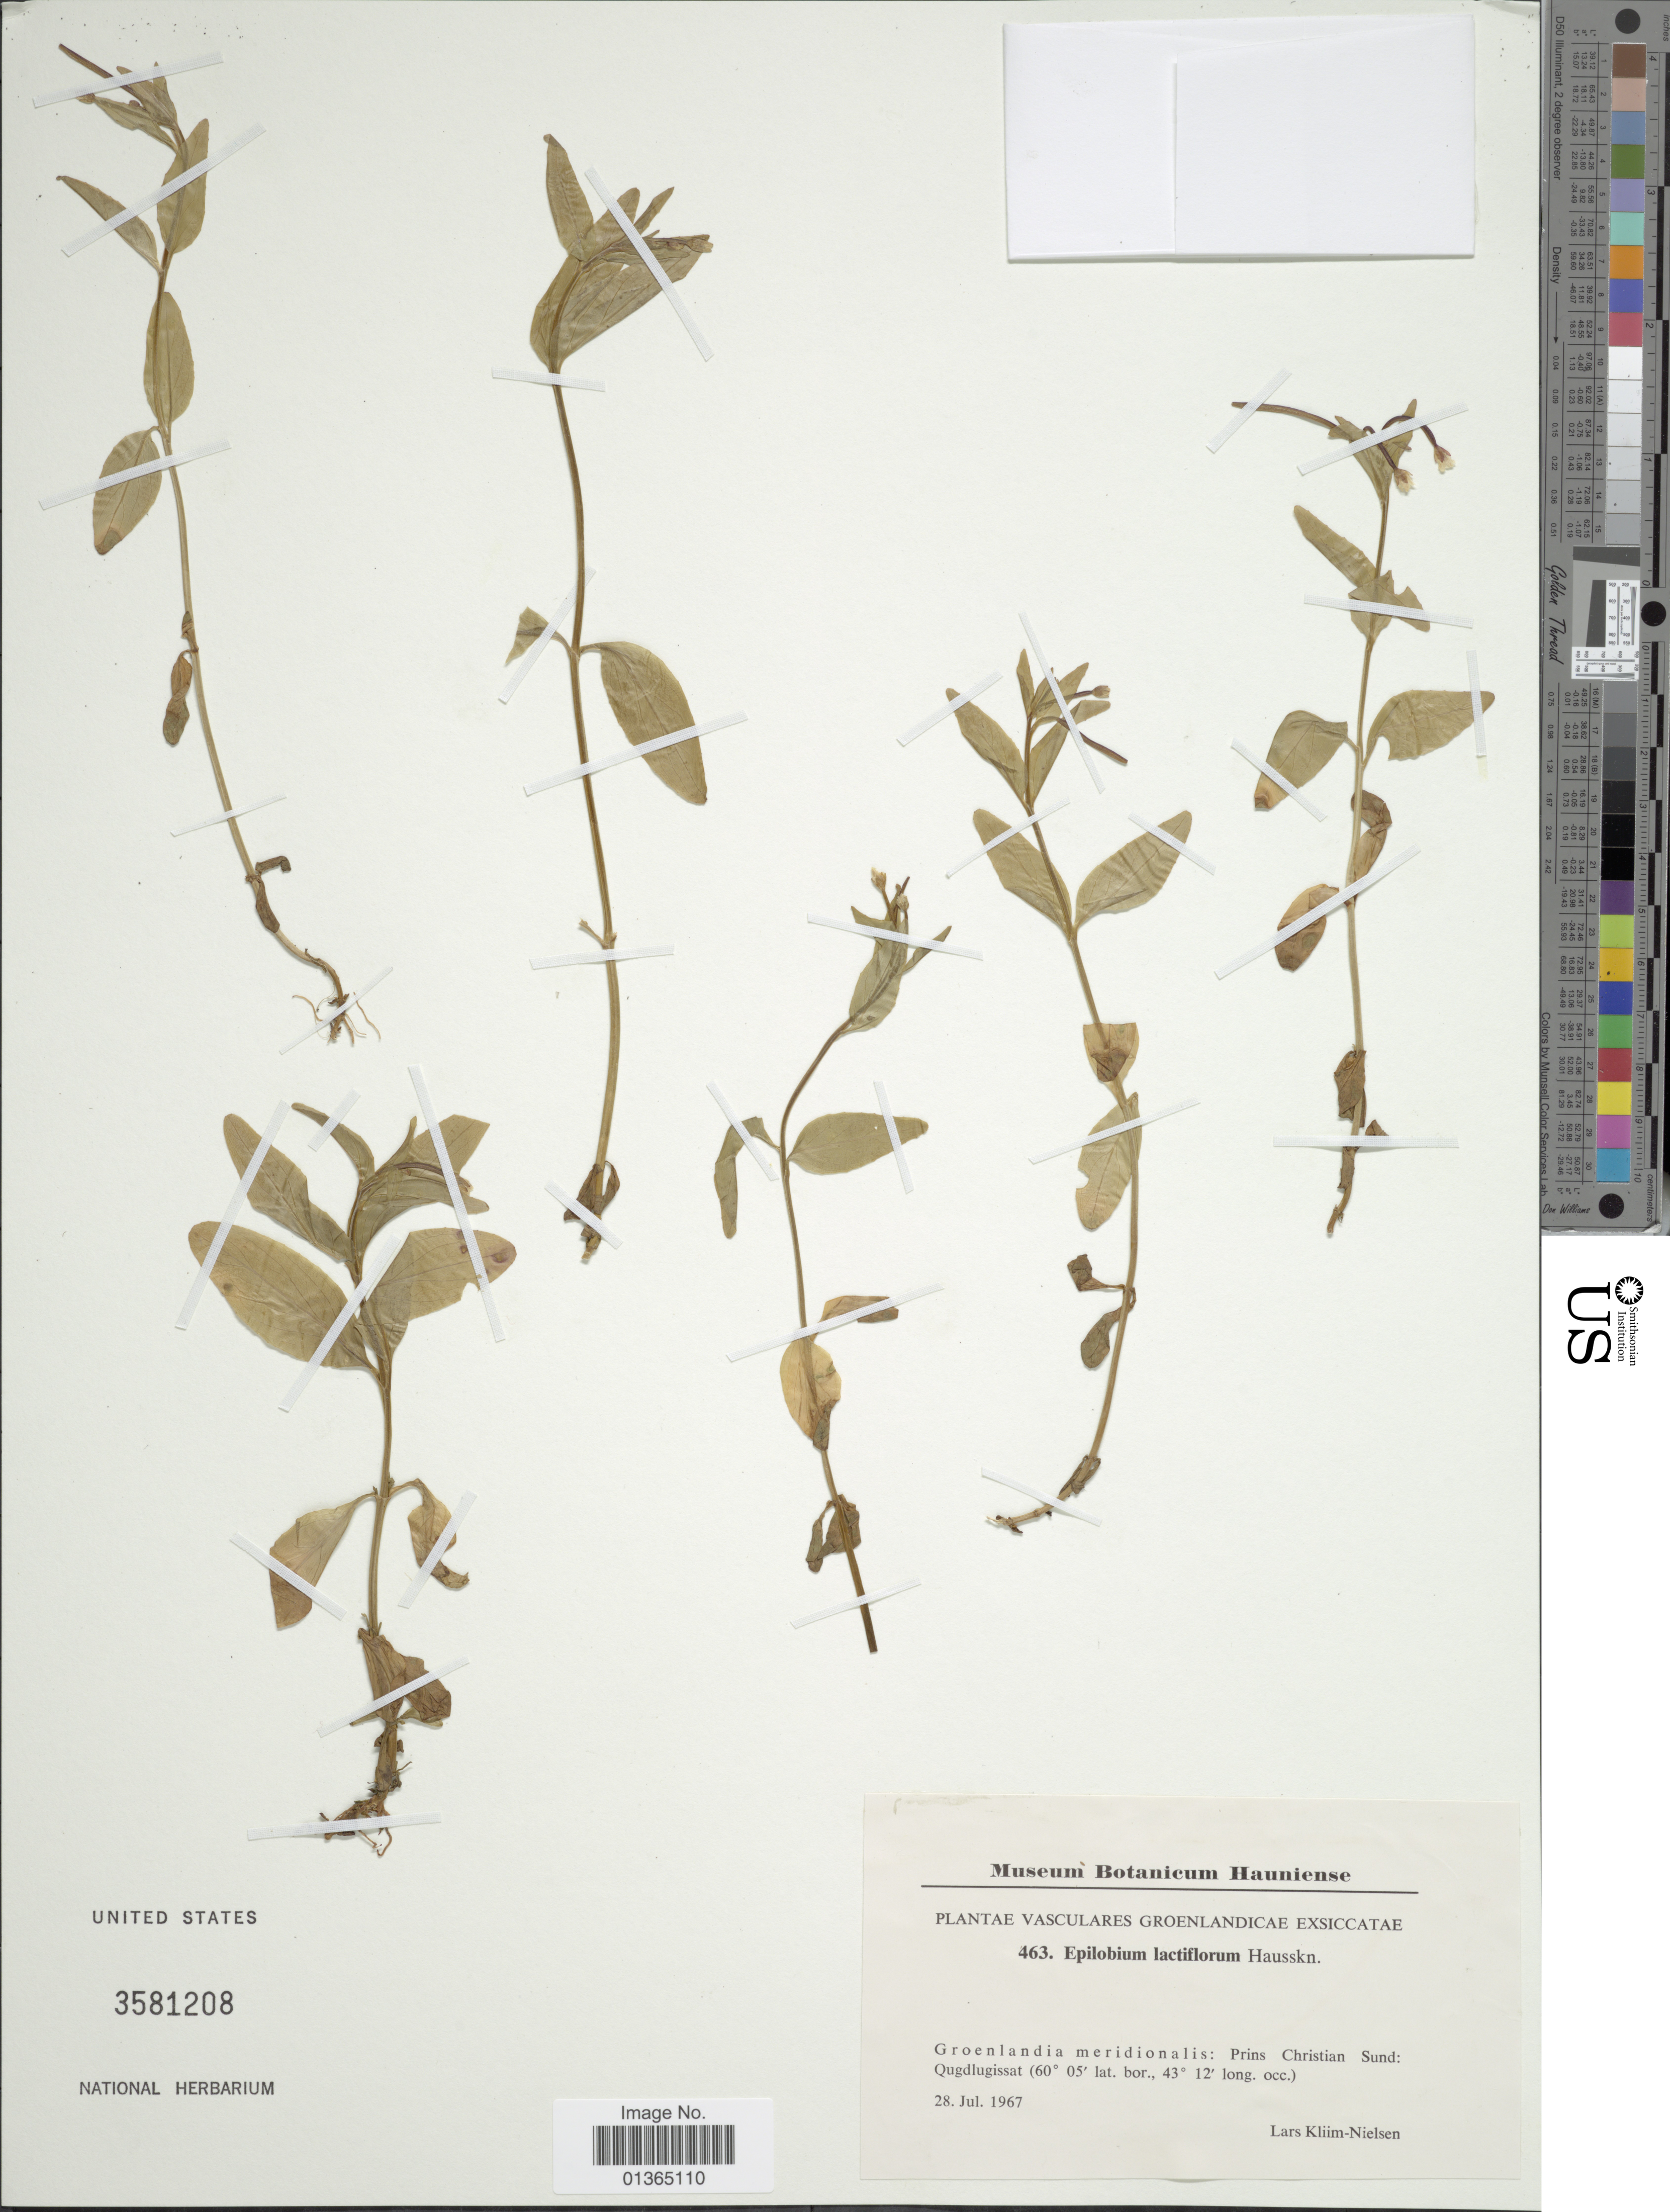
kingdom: Plantae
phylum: Tracheophyta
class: Magnoliopsida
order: Myrtales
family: Onagraceae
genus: Epilobium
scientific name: Epilobium lactiflorum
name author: Hausskn.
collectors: L. Kliim-Nielsen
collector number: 463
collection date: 1967-07-28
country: Greenland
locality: Groenlandia meridionalis: Prins Christian Sund: Qugdlugissat.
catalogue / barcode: US 3581208